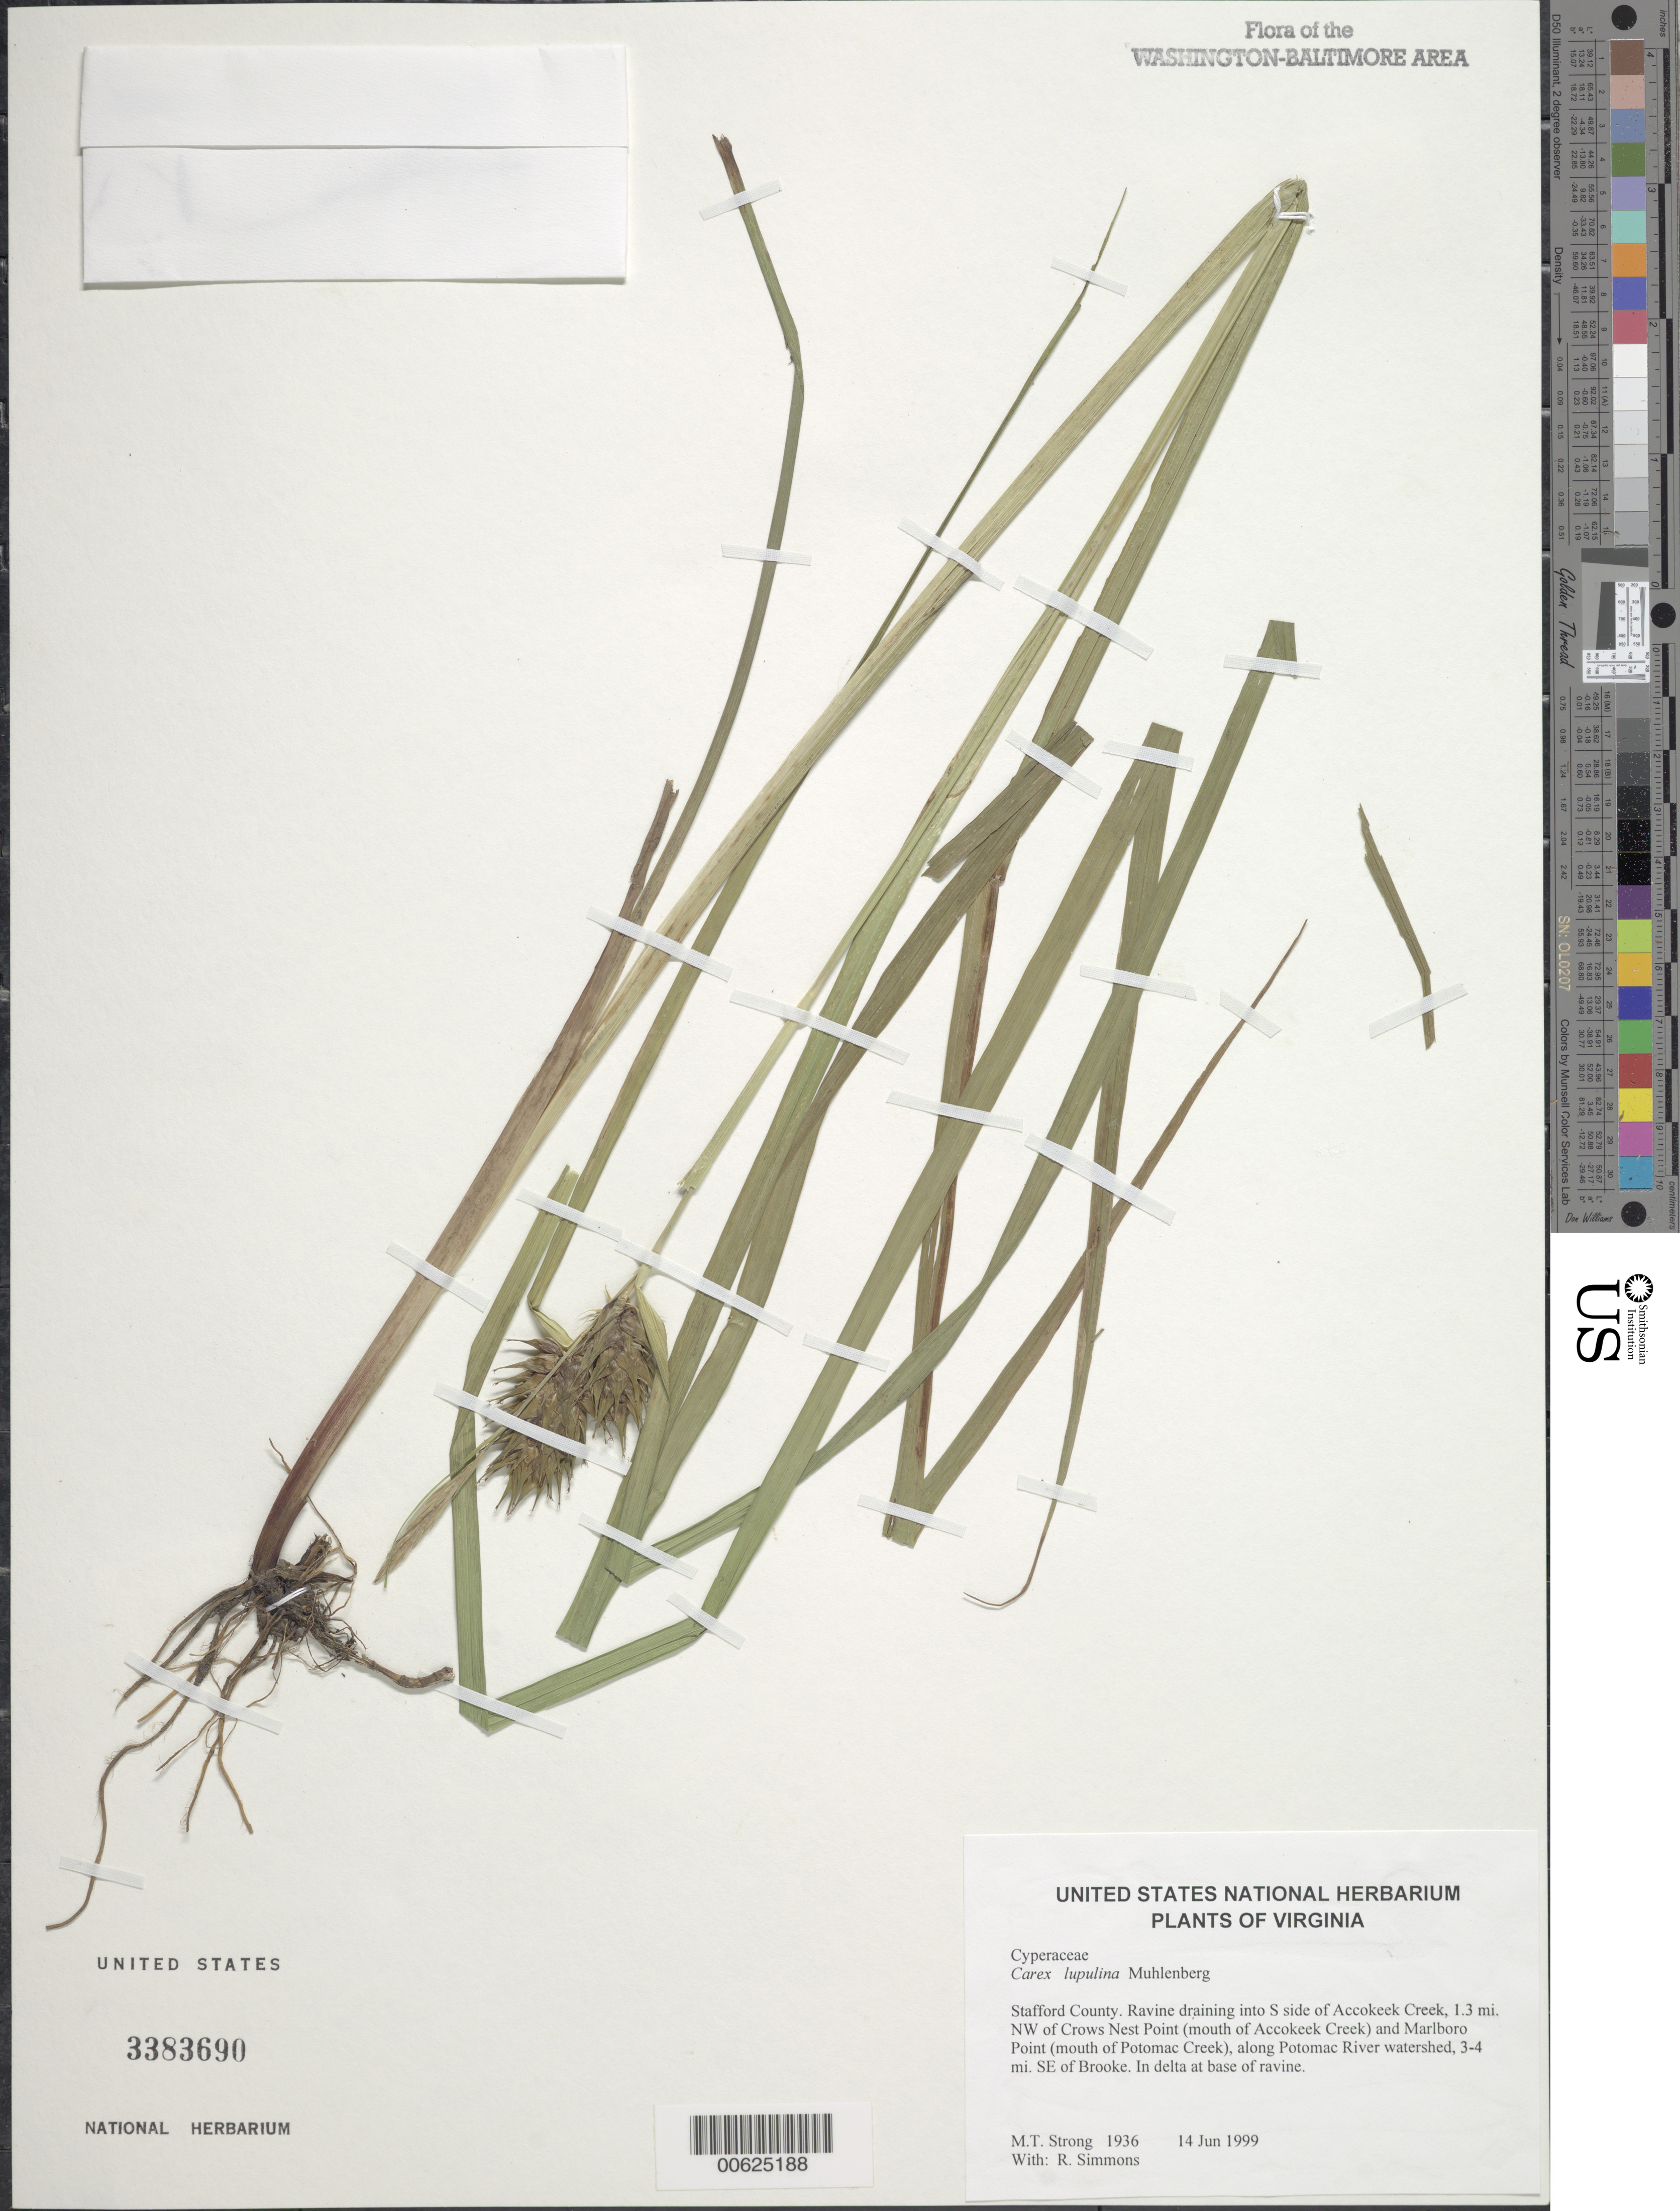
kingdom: Plantae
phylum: Tracheophyta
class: Liliopsida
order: Poales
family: Cyperaceae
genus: Carex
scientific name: Carex lupulina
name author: Muhl. ex Willd.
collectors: M. T. Strong & R. Simmons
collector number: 1936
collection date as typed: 14 Jun 1999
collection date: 1999-06-14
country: United States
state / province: Virginia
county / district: Stafford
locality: Ravine draining into S side of Accokeek Creek, 1.3 mi. NW of Crows Nest Point (mouth of Accokeek Creek) and Marlboro Point (mouth of Potomac Creek), along Potomac River watershed, 3-4 mi. SE of Brooke.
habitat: In delta at base of ravine.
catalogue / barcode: US 3383690